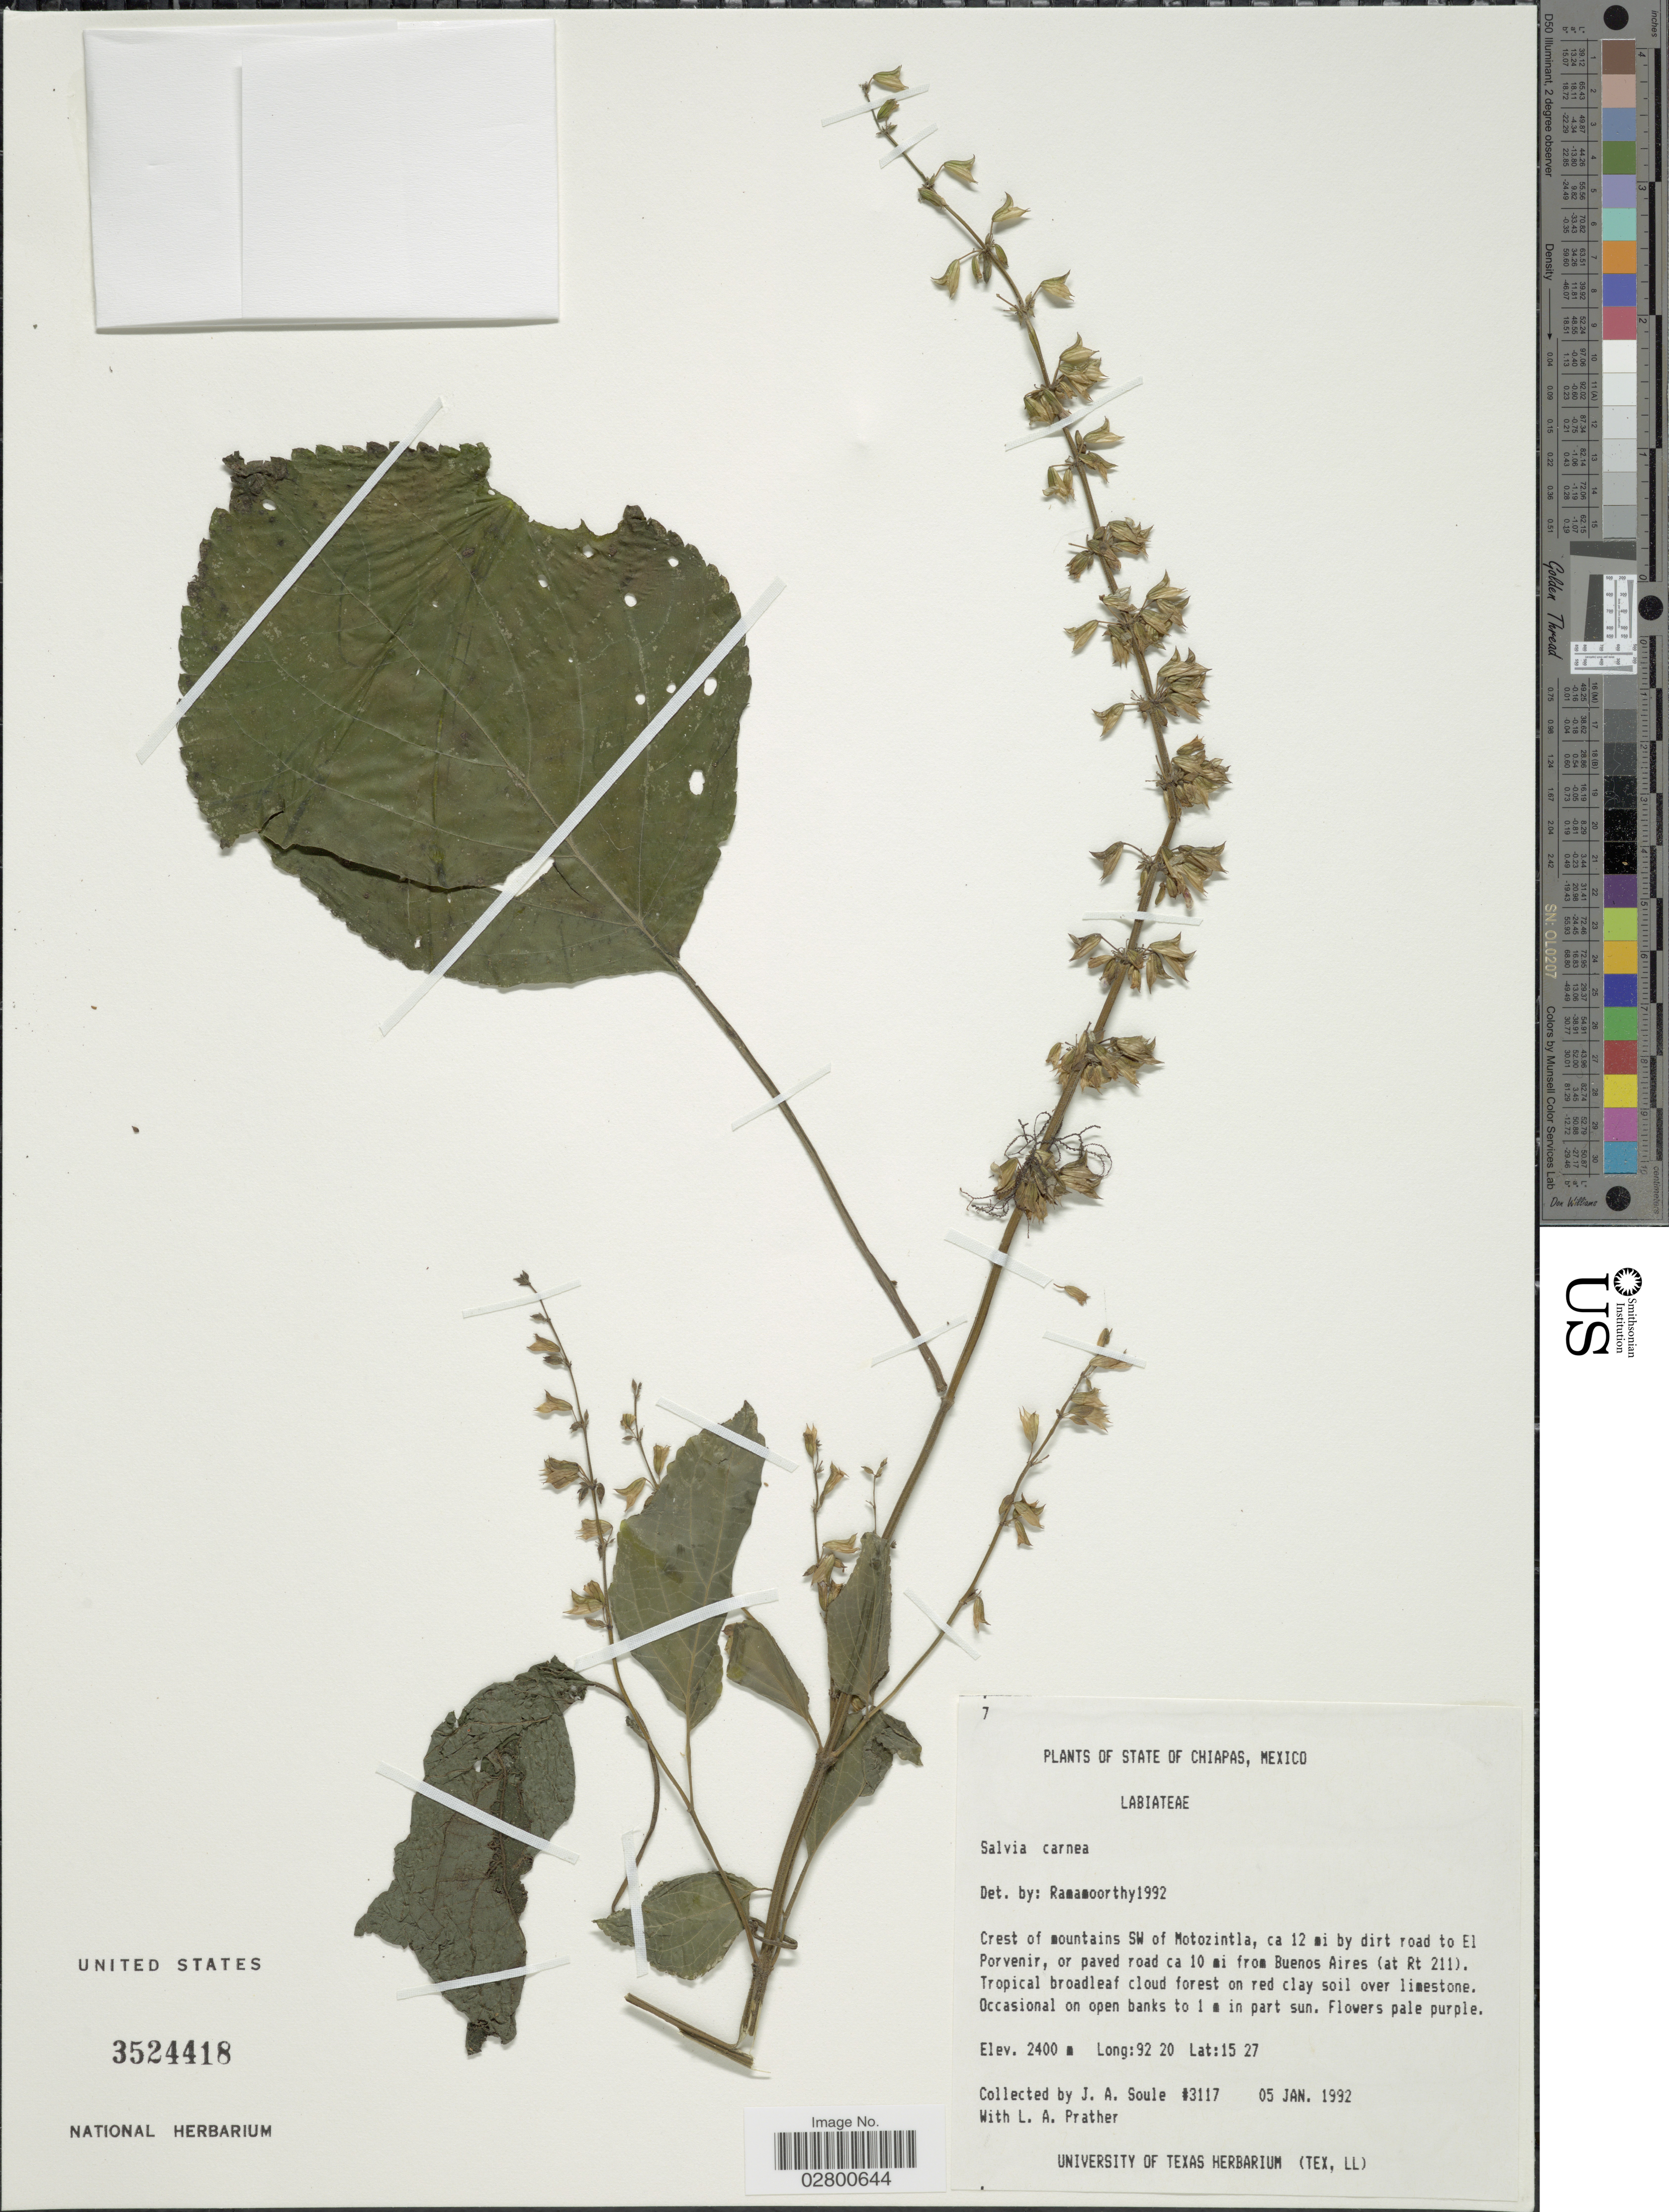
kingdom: Plantae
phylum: Tracheophyta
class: Magnoliopsida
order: Lamiales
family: Lamiaceae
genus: Salvia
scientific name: Salvia carnea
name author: Kunth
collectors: J. Soule & L. A. Prather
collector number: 3117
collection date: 1992-01-05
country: Mexico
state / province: Chiapas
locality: Crest of mountains SW of Motozintla, ca 12 mi by dirt road to El Porvenir, or paved road ca 10 mi from Buenos Aires (at Rt 211).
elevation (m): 2400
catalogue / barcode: US 3524418